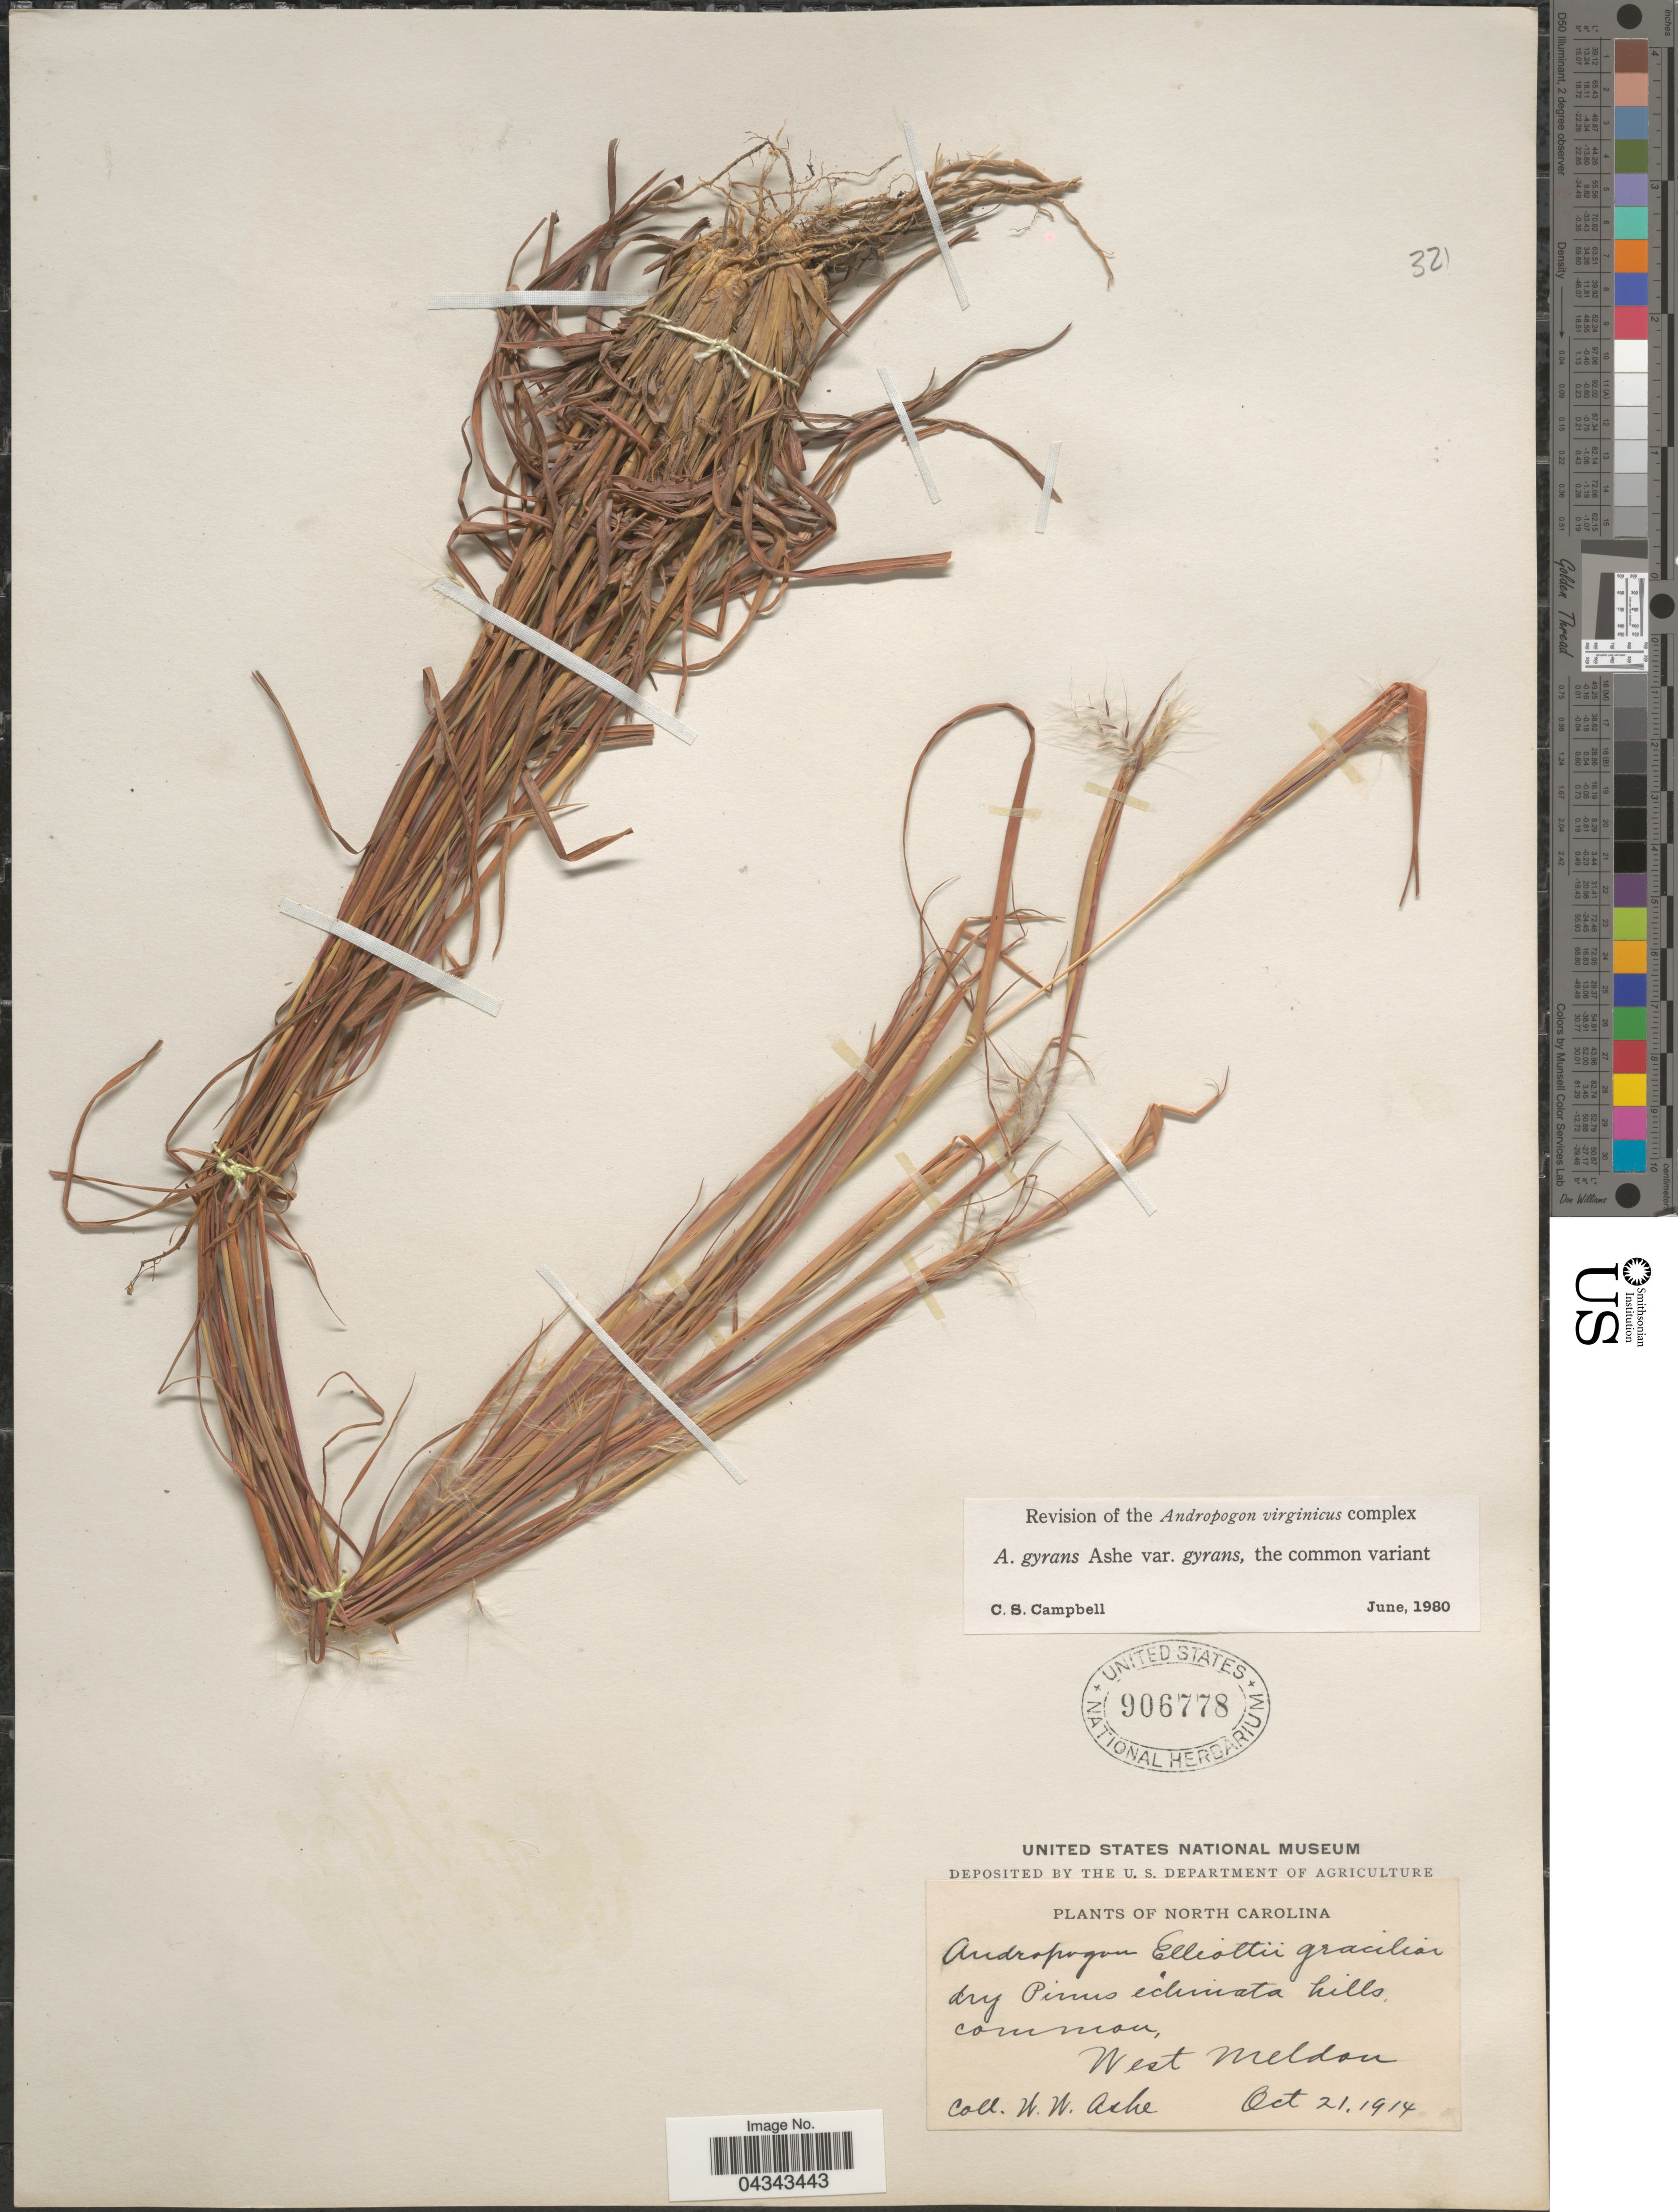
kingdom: Plantae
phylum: Tracheophyta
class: Liliopsida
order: Poales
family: Poaceae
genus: Andropogon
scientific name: Andropogon gyrans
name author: Ashe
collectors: W. W. Ashe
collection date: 1914-10-21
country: United States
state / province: North Carolina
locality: West Meldon.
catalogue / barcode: US 906778